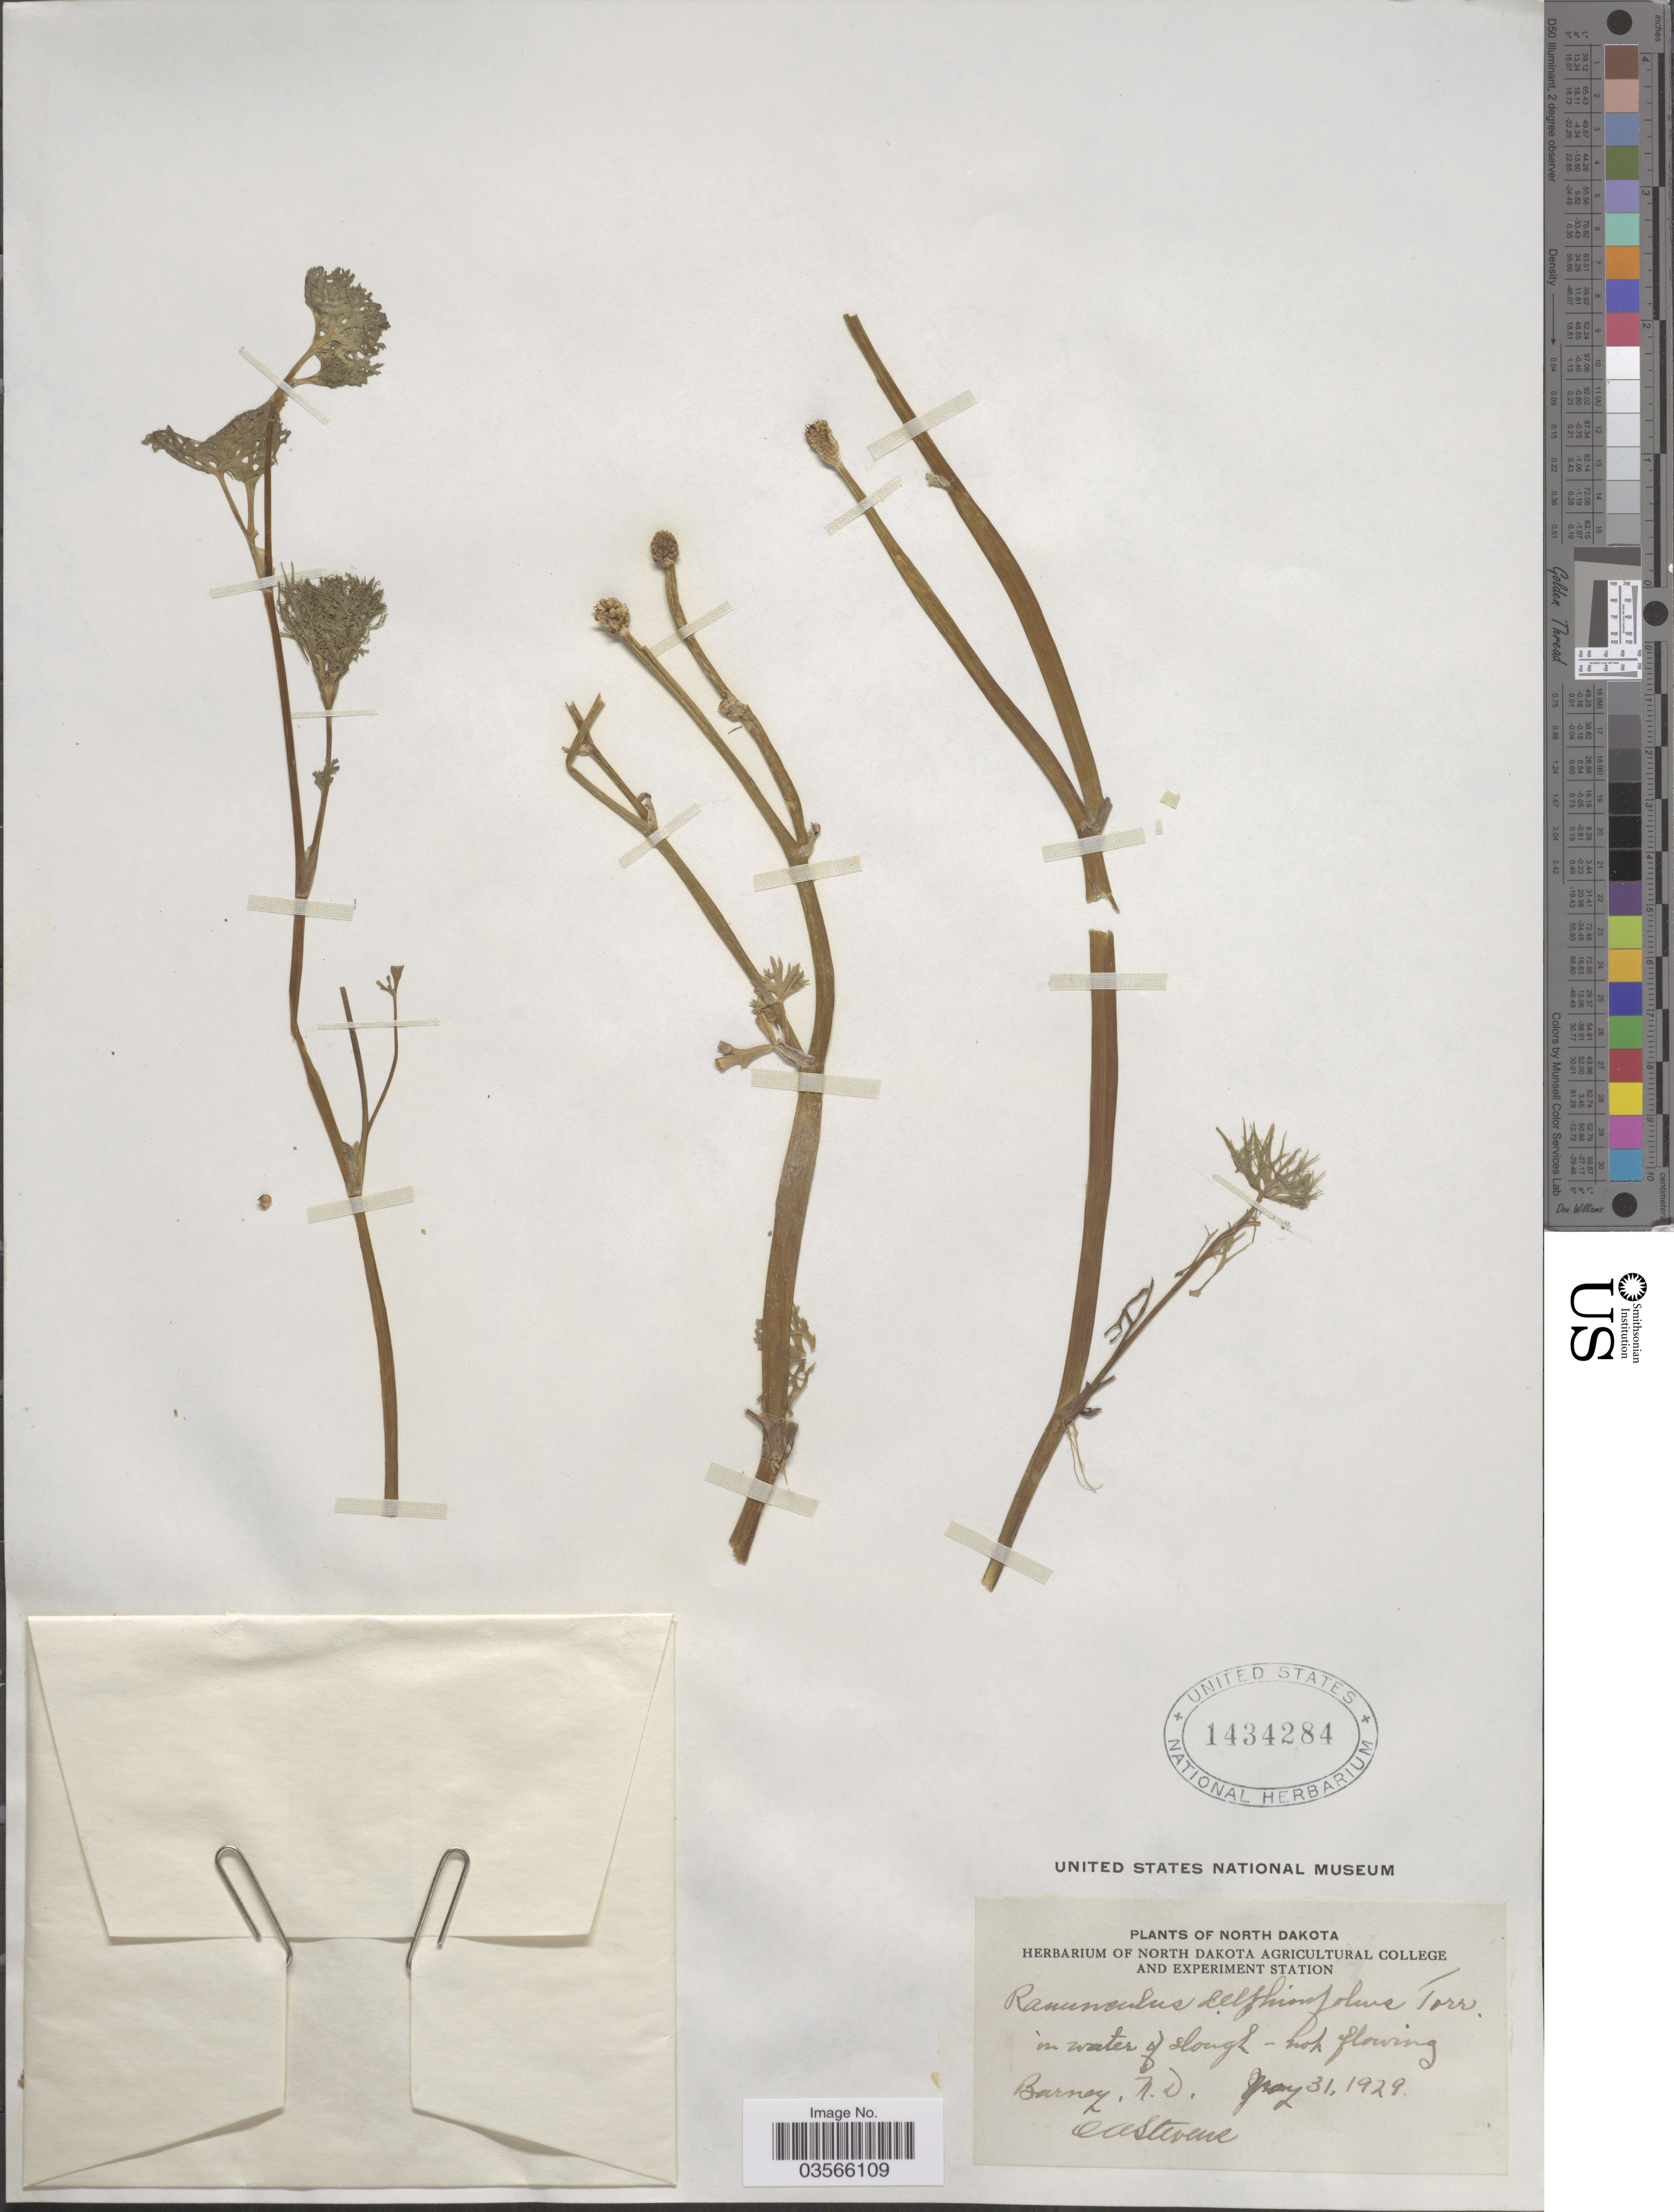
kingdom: Plantae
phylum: Tracheophyta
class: Magnoliopsida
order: Ranunculales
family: Ranunculaceae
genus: Ranunculus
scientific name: Ranunculus flabellaris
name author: Raf.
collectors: O. A. Stevens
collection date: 1929-05-31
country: United States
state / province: North Dakota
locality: Barney.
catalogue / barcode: US 1434284